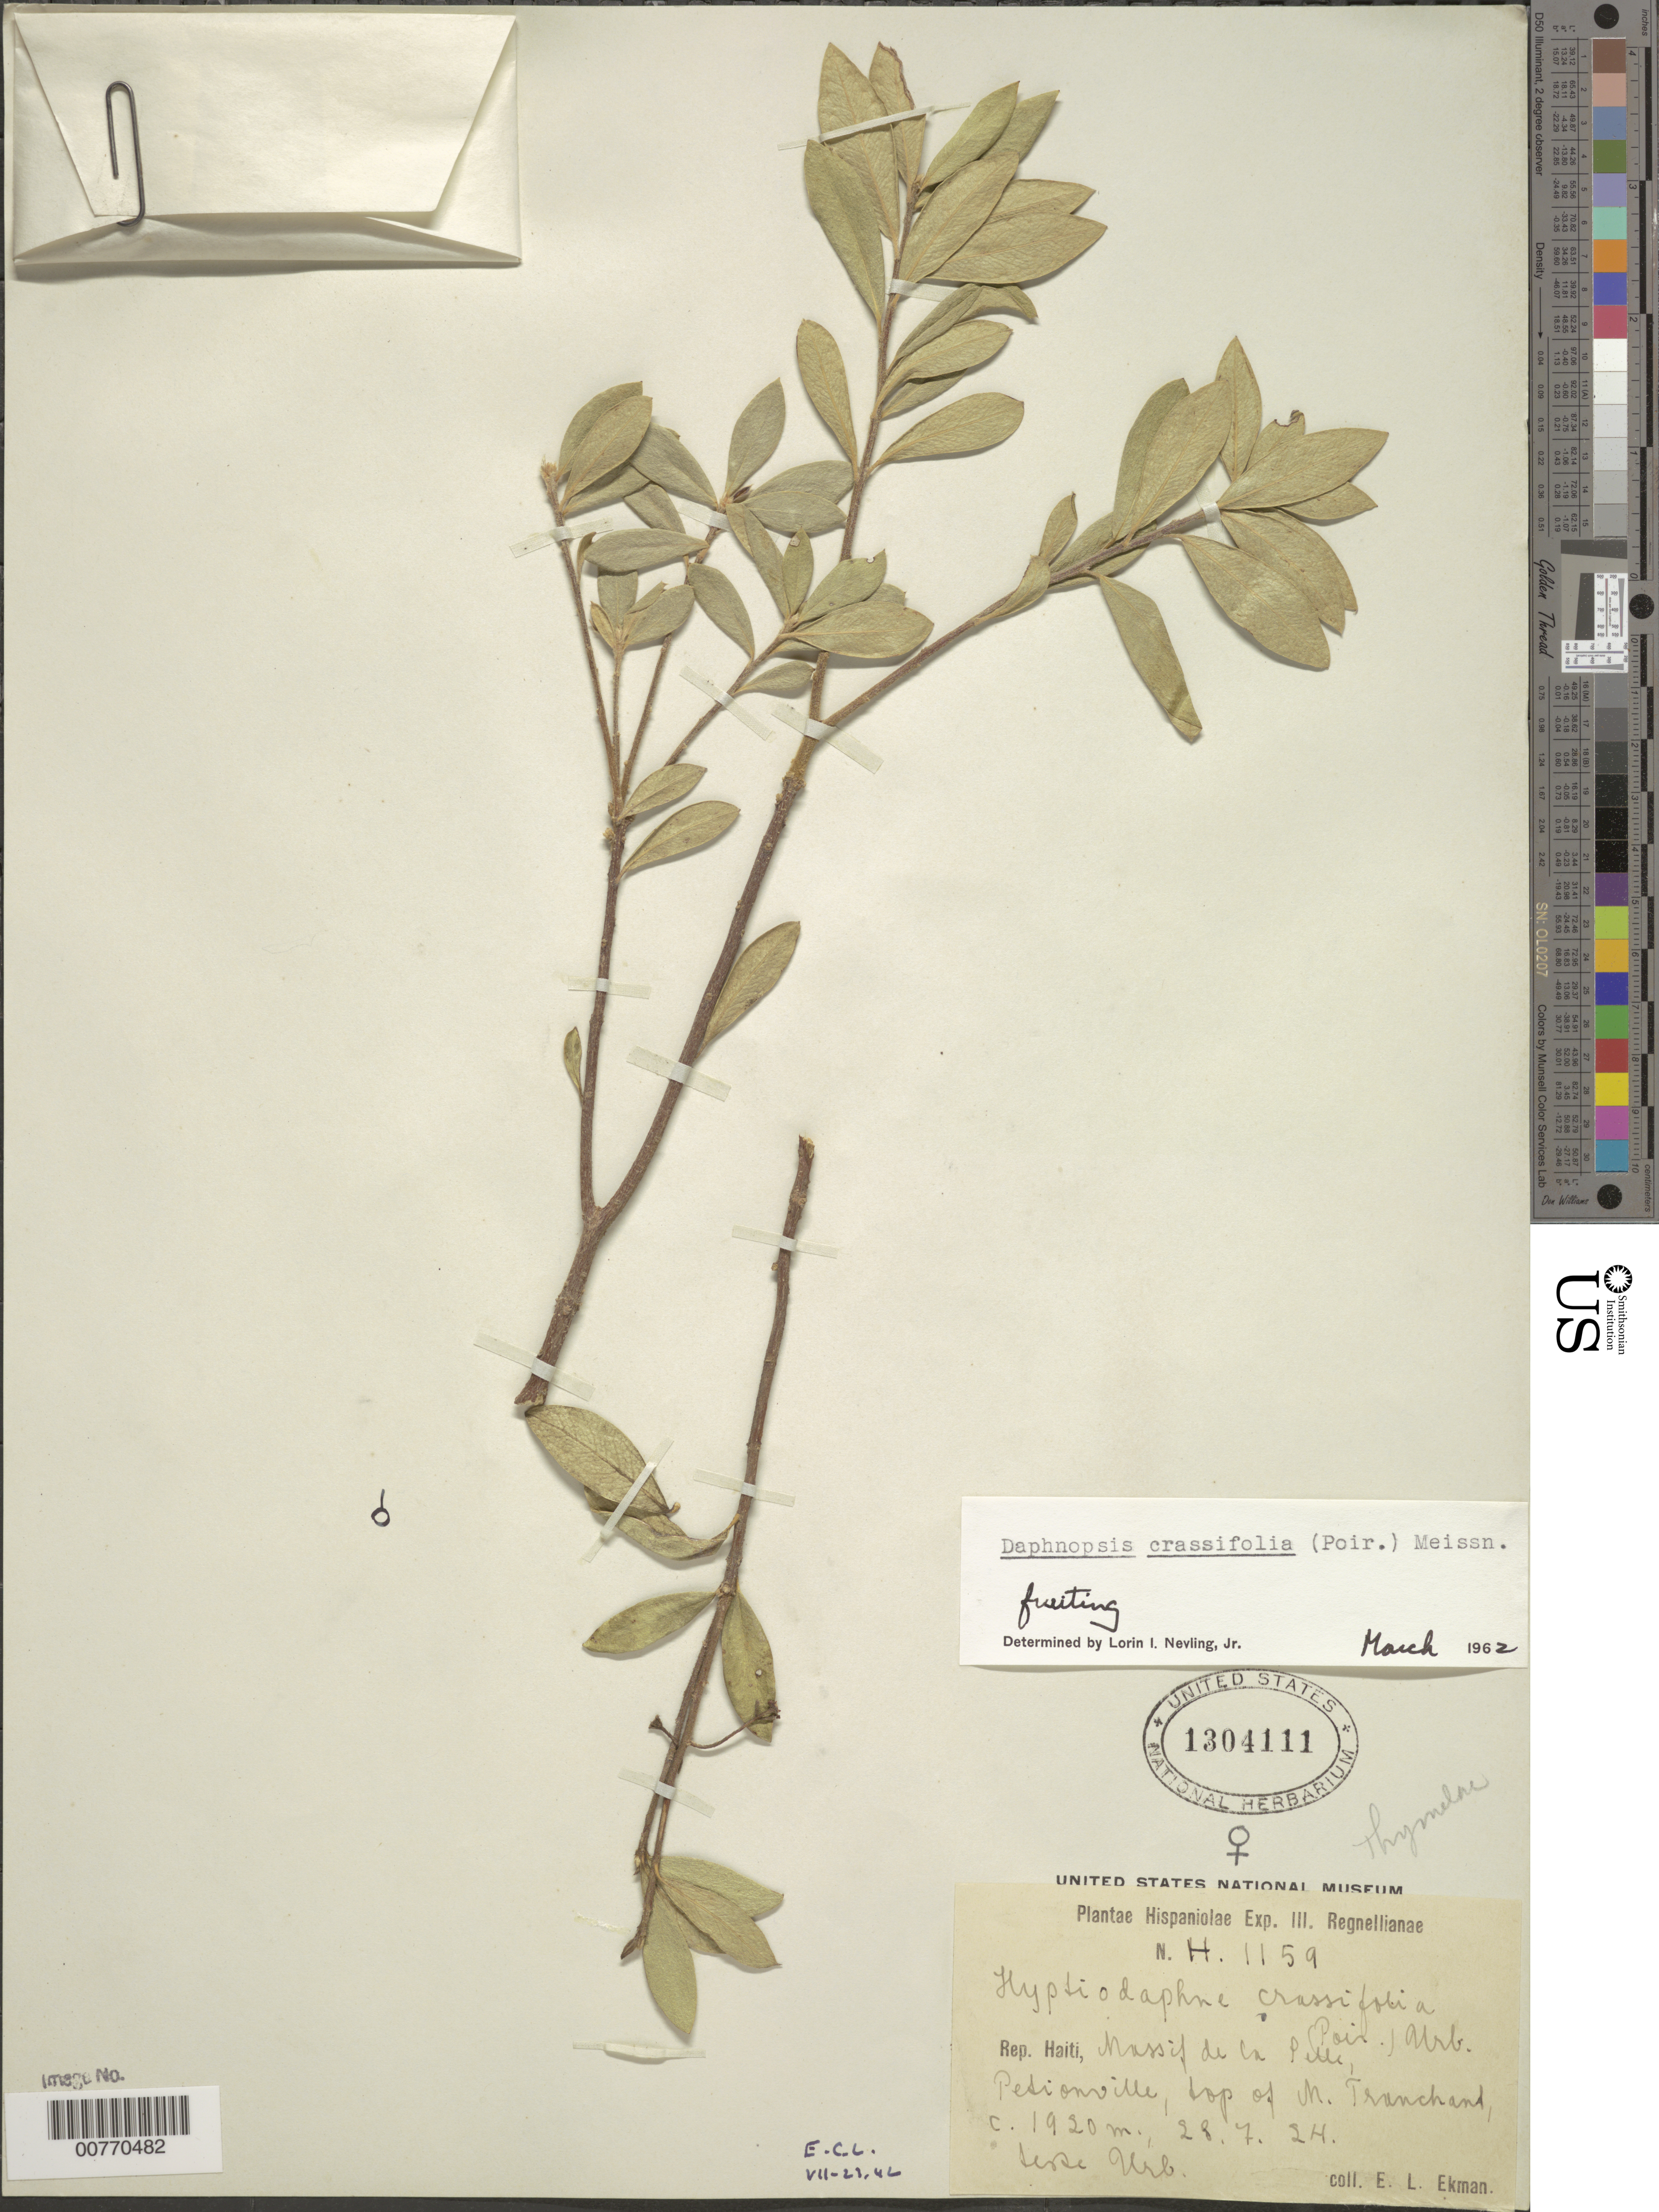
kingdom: Plantae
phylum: Tracheophyta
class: Magnoliopsida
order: Malvales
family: Thymelaeaceae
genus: Daphnopsis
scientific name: Daphnopsis crassifolia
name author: (Poir.) Meisn.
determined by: Nevling, L. I., Jr.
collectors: E. L. Ekman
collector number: H 1159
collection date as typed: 28 Jul 1924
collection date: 1924-07-28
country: Haiti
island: Hispaniola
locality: Massif de la Selle, Pétionville, top of M. Tranchand.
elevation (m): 1920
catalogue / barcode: US 1304111